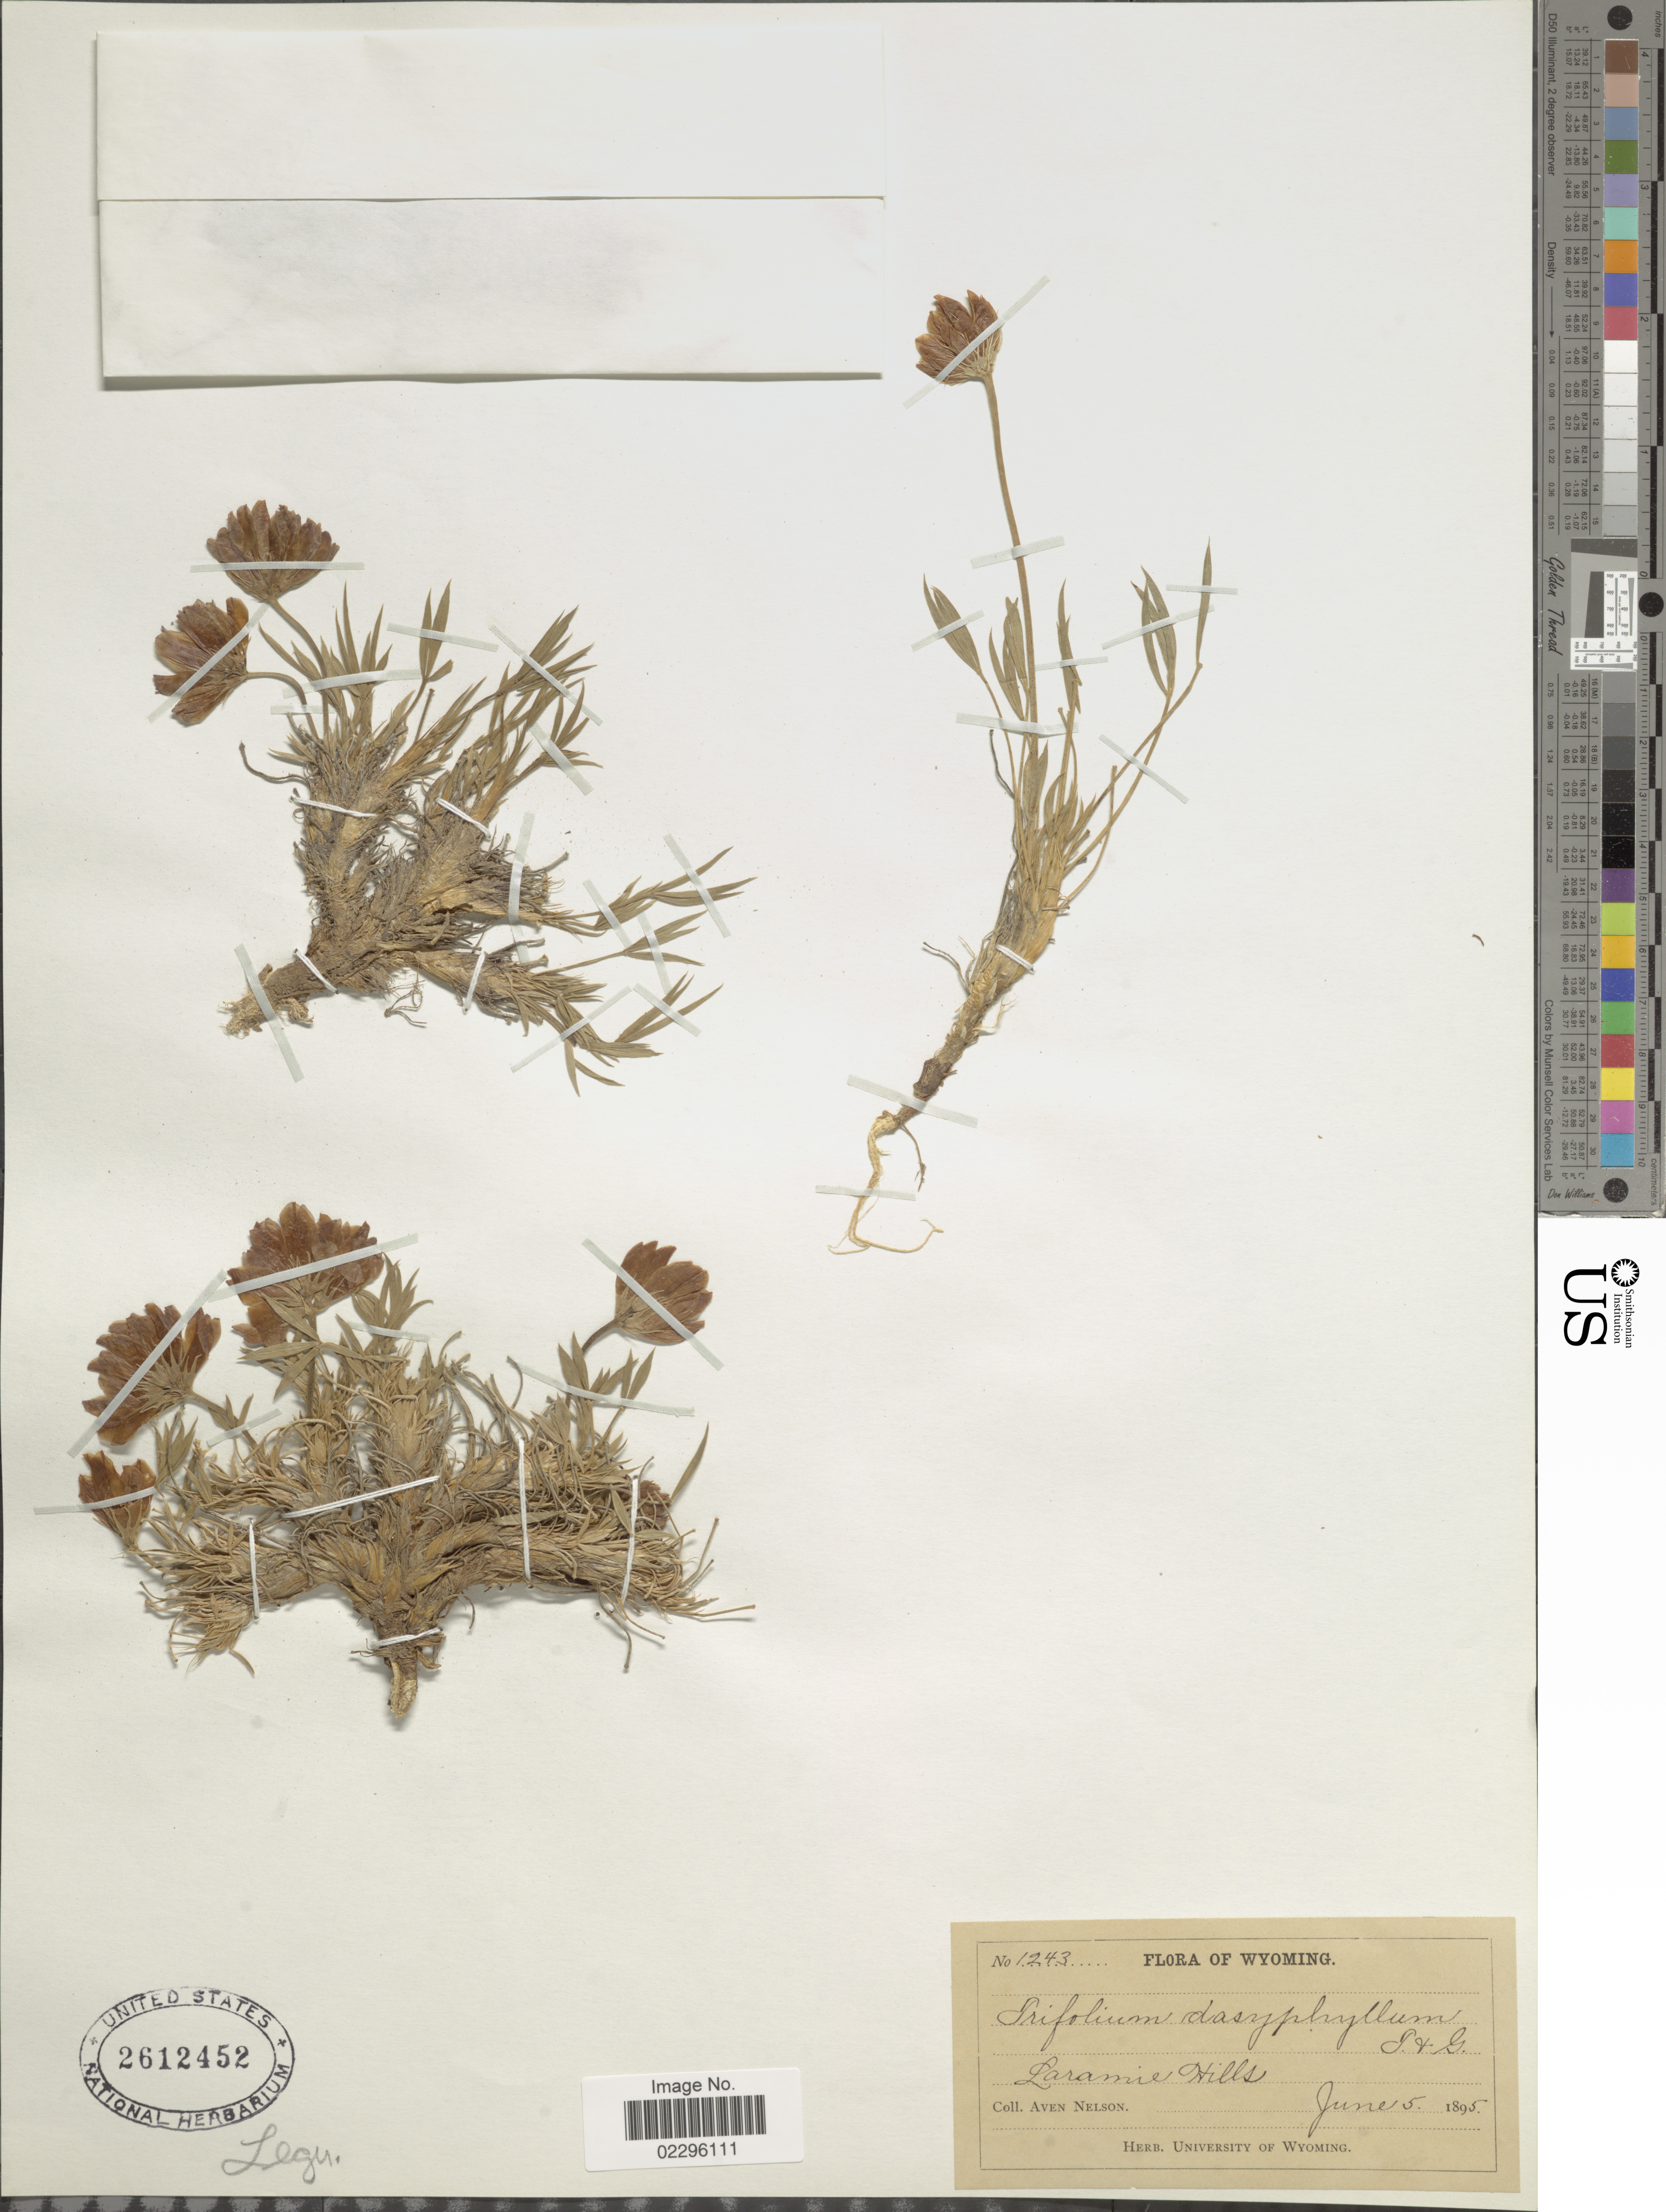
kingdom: Plantae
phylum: Tracheophyta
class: Magnoliopsida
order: Fabales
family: Fabaceae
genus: Trifolium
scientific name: Trifolium dasyphyllum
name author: Torr. & A. Gray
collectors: A. Nelson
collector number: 1243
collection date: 1895-06-05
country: United States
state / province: Wyoming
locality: Laramie Hills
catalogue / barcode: US 2612452